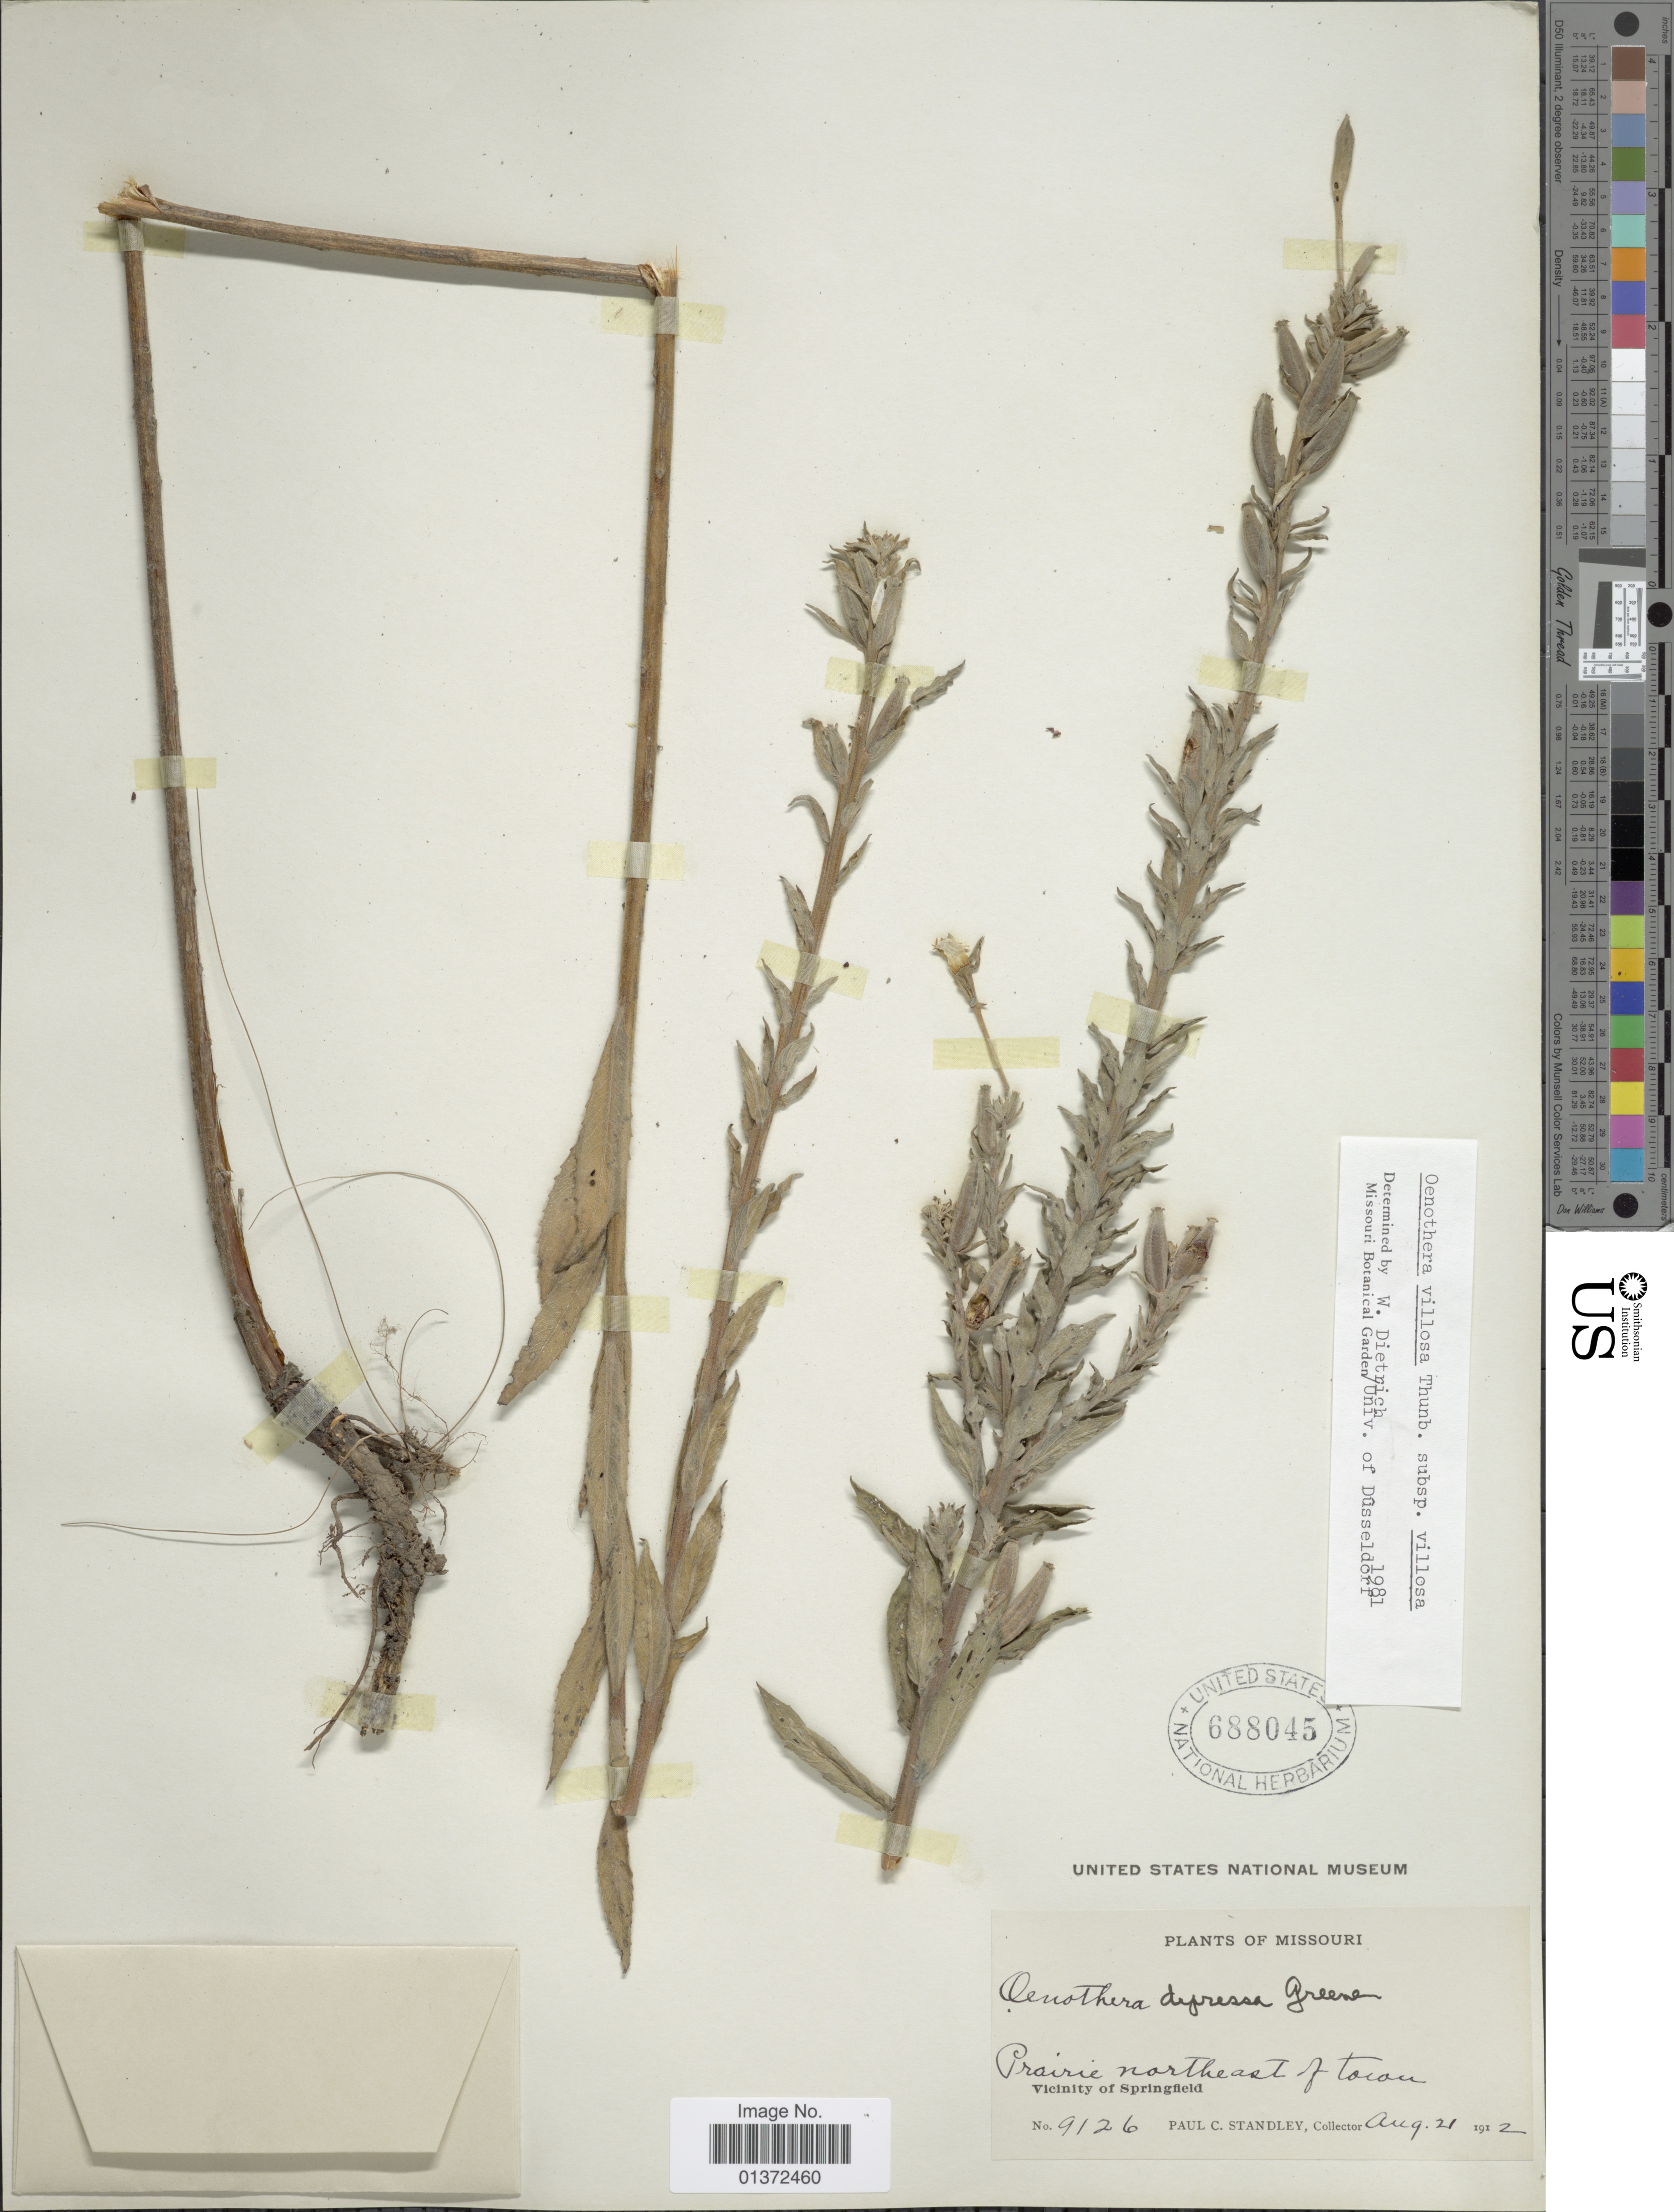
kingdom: Plantae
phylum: Tracheophyta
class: Magnoliopsida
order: Myrtales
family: Onagraceae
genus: Oenothera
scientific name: Oenothera villosa subsp. villosa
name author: Thunb.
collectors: P. C. Standley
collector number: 9126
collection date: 1912-08-21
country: United States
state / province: Missouri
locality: Vicinity of Springfield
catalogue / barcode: US 688045